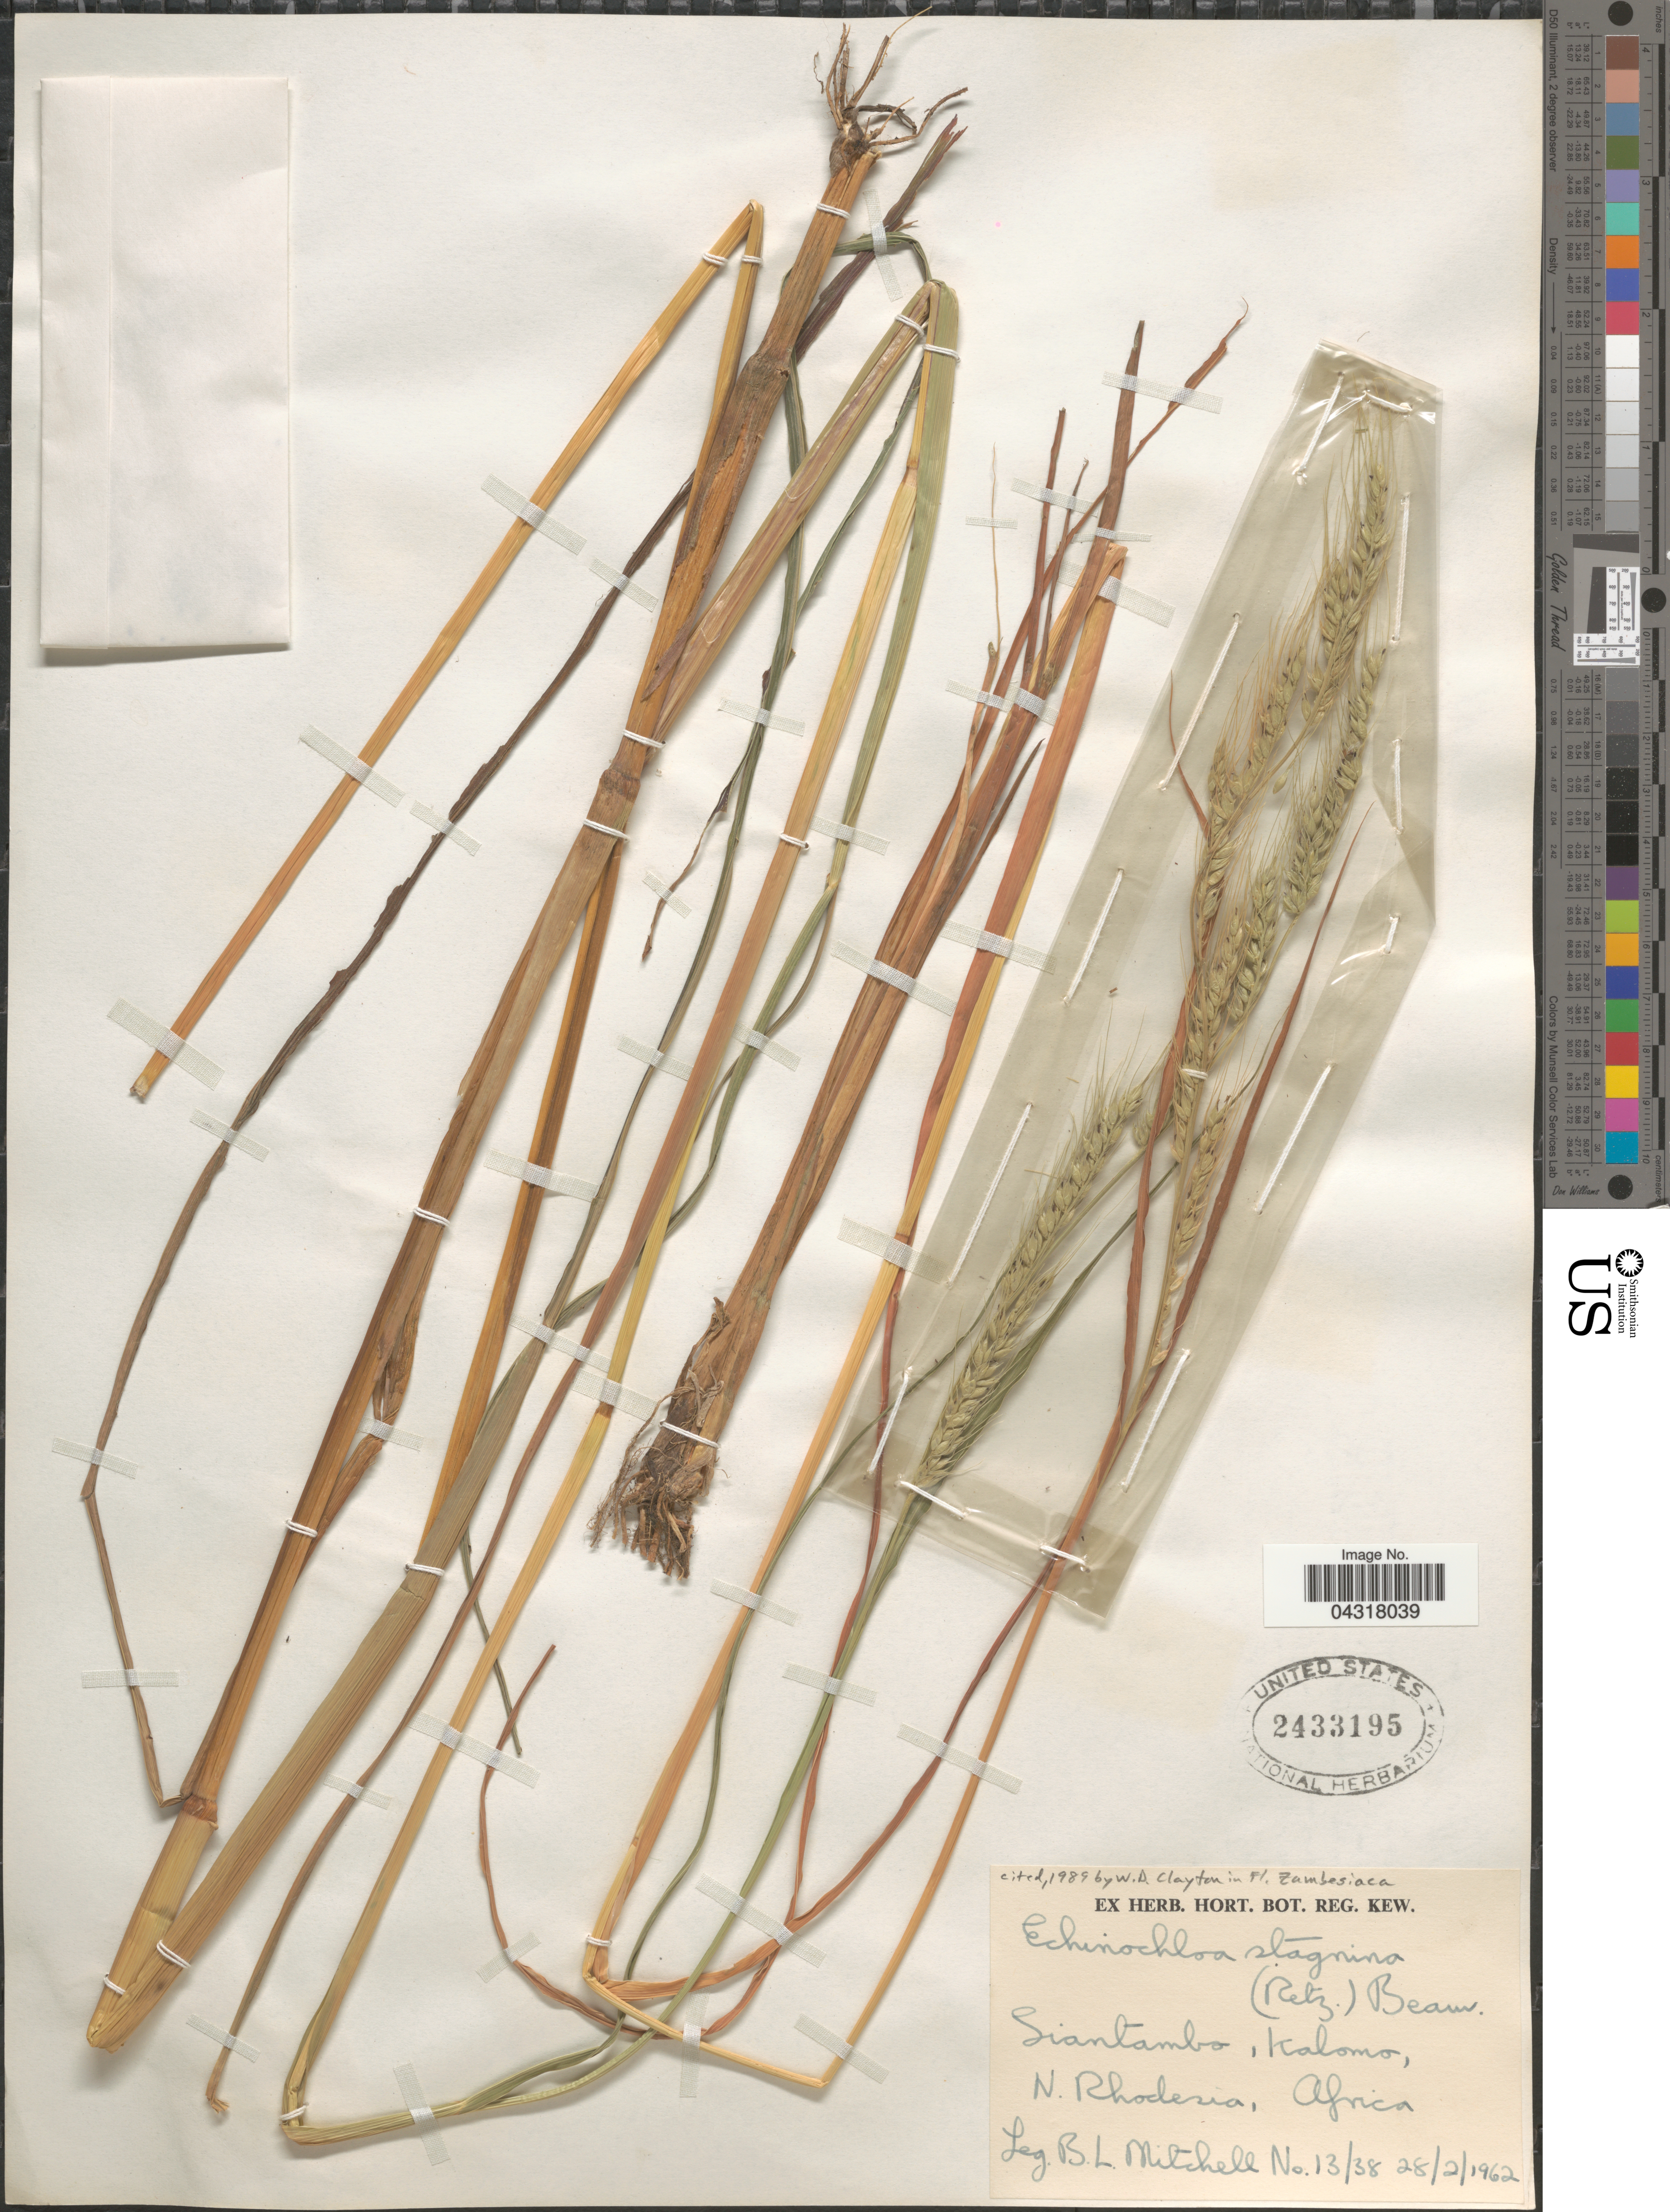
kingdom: Plantae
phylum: Tracheophyta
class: Liliopsida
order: Poales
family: Poaceae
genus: Echinochloa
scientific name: Echinochloa stagnina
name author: (Retz.) P. Beauv.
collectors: B. Mitchell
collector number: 13/38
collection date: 1962-02-28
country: Zambia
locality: Siantambo, Kalomo, N. Rhodesia.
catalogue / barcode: US 2433195